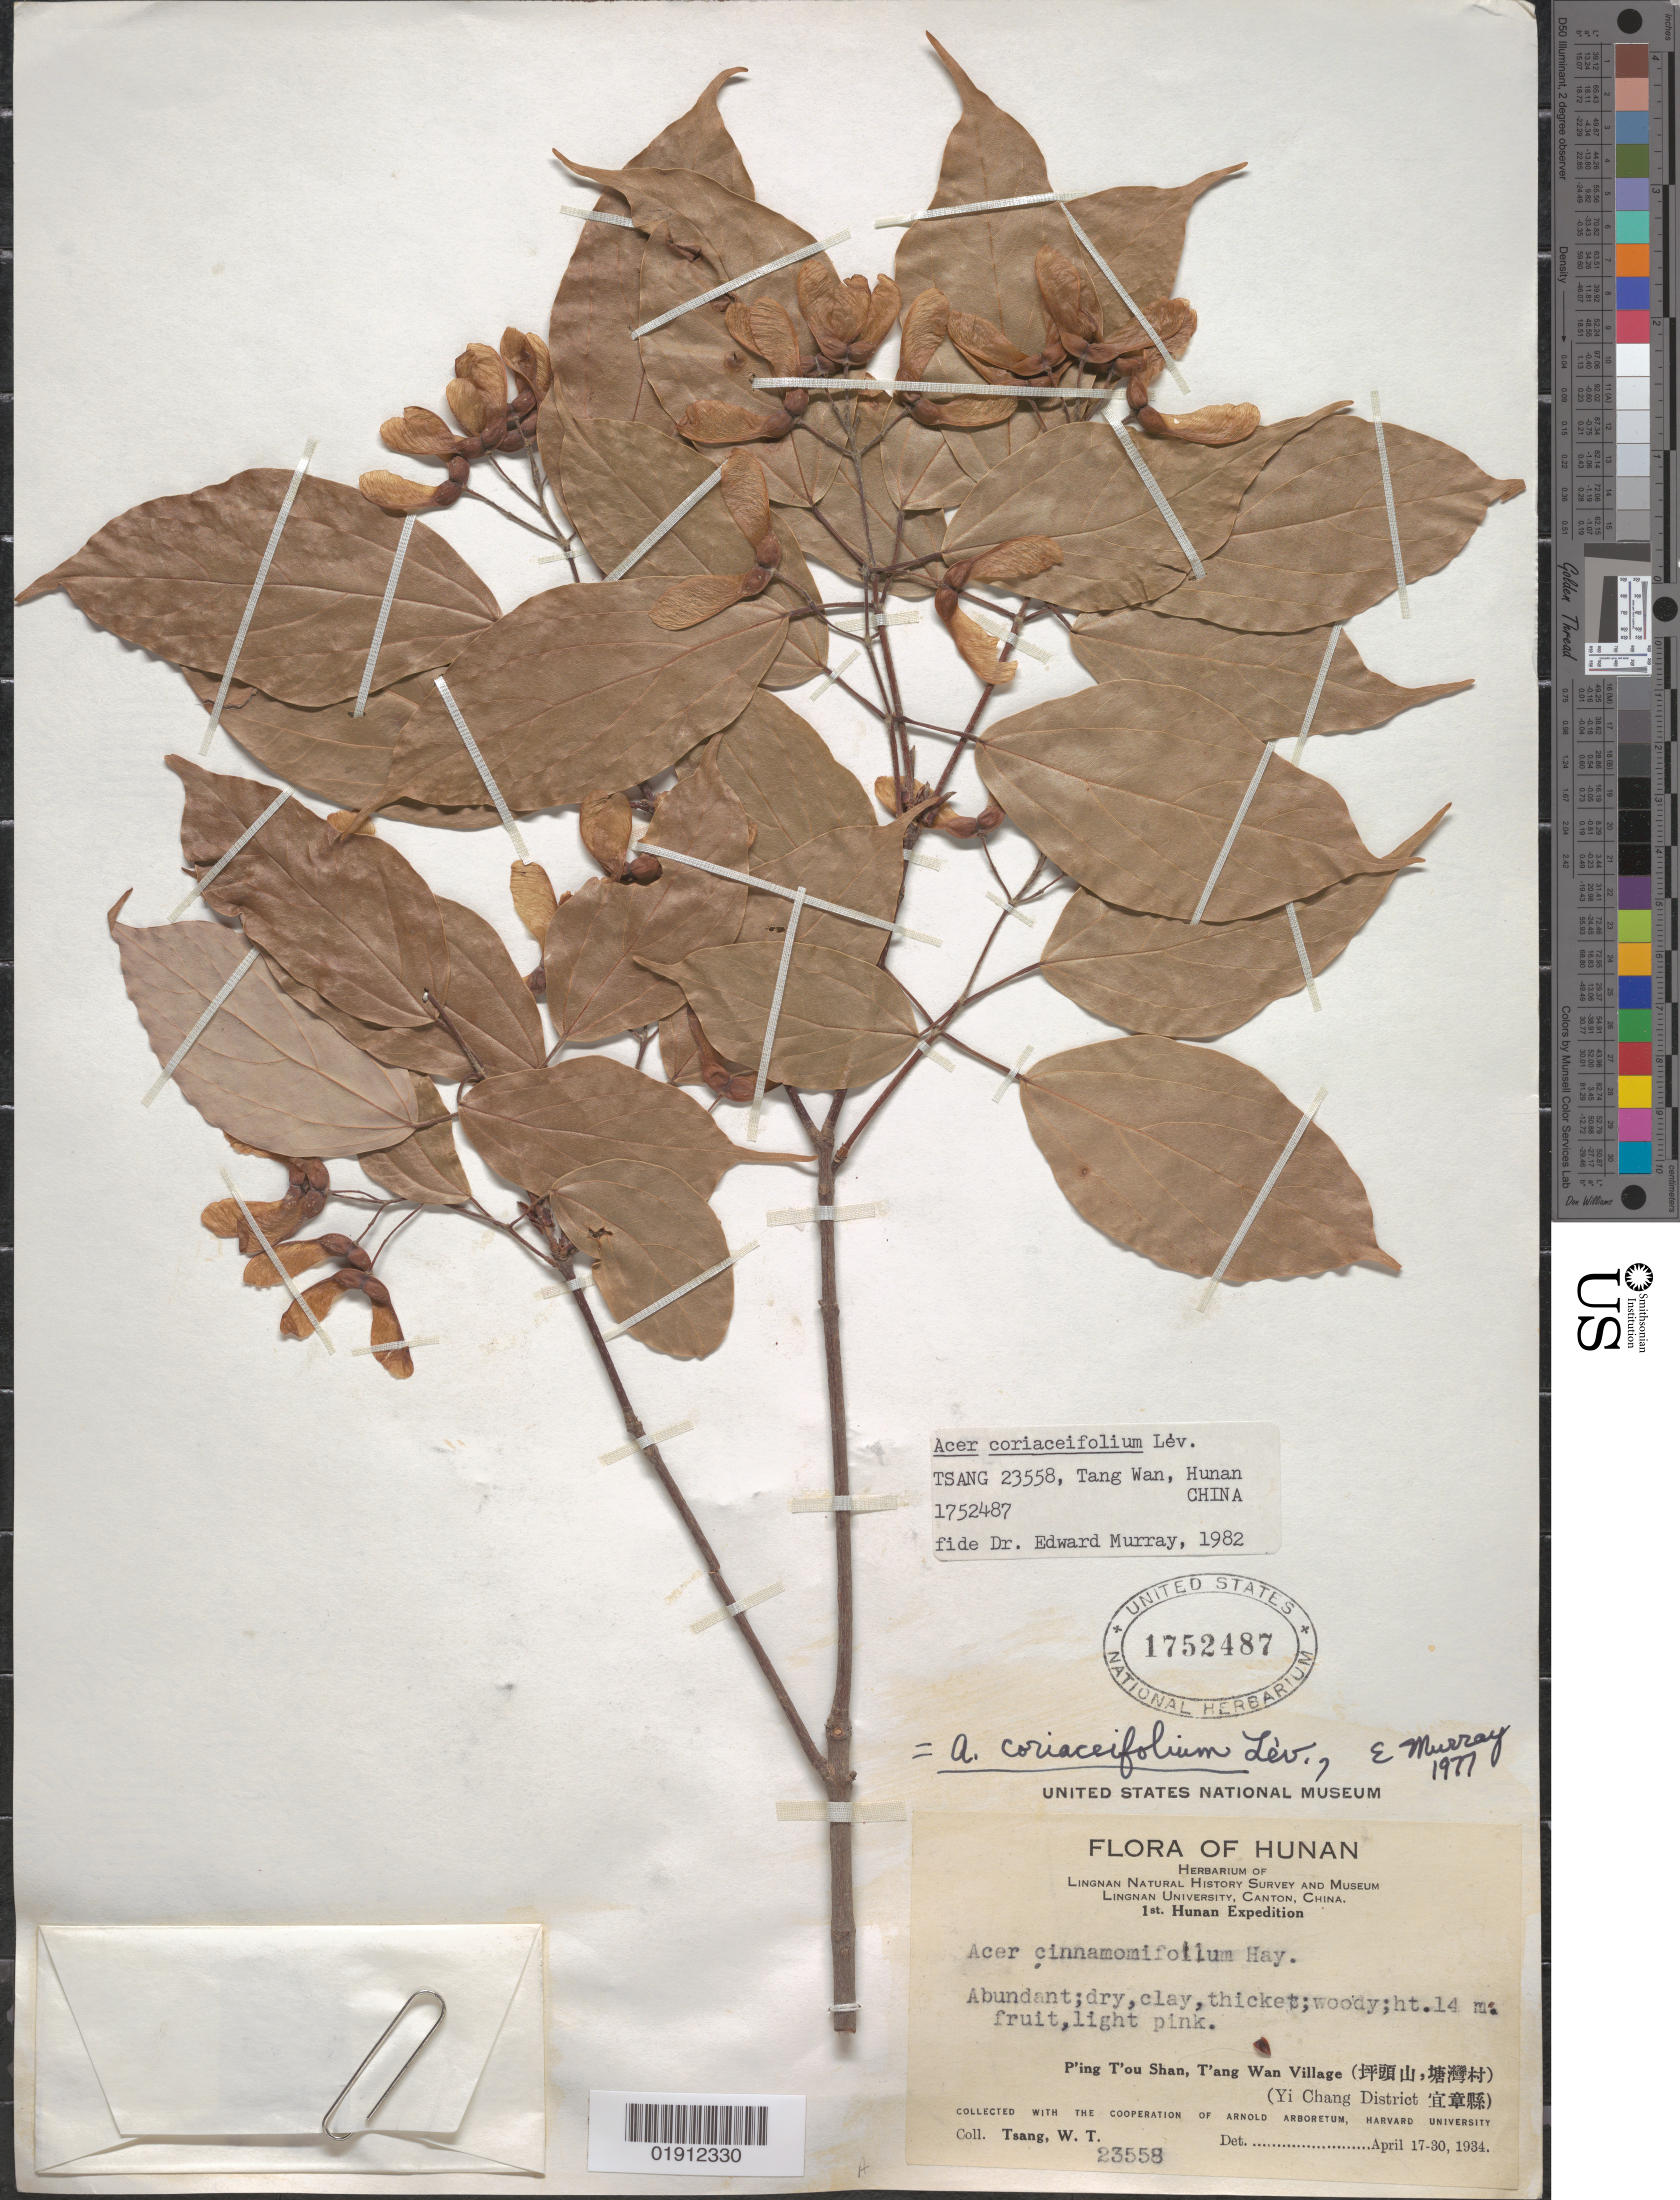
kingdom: Plantae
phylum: Tracheophyta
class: Magnoliopsida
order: Sapindales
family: Sapindaceae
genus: Acer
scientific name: Acer coriaceifolium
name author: H. Lév.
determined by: Murray, Edward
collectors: W. T. Tsang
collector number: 23558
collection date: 1934-04-17/1934-04-30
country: China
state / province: Hunan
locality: Yi Chang District, P'ing T'ou Shan, T'ang Wan Village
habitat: Abundant; dry, clay, thicket; woody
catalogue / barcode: US 1752487